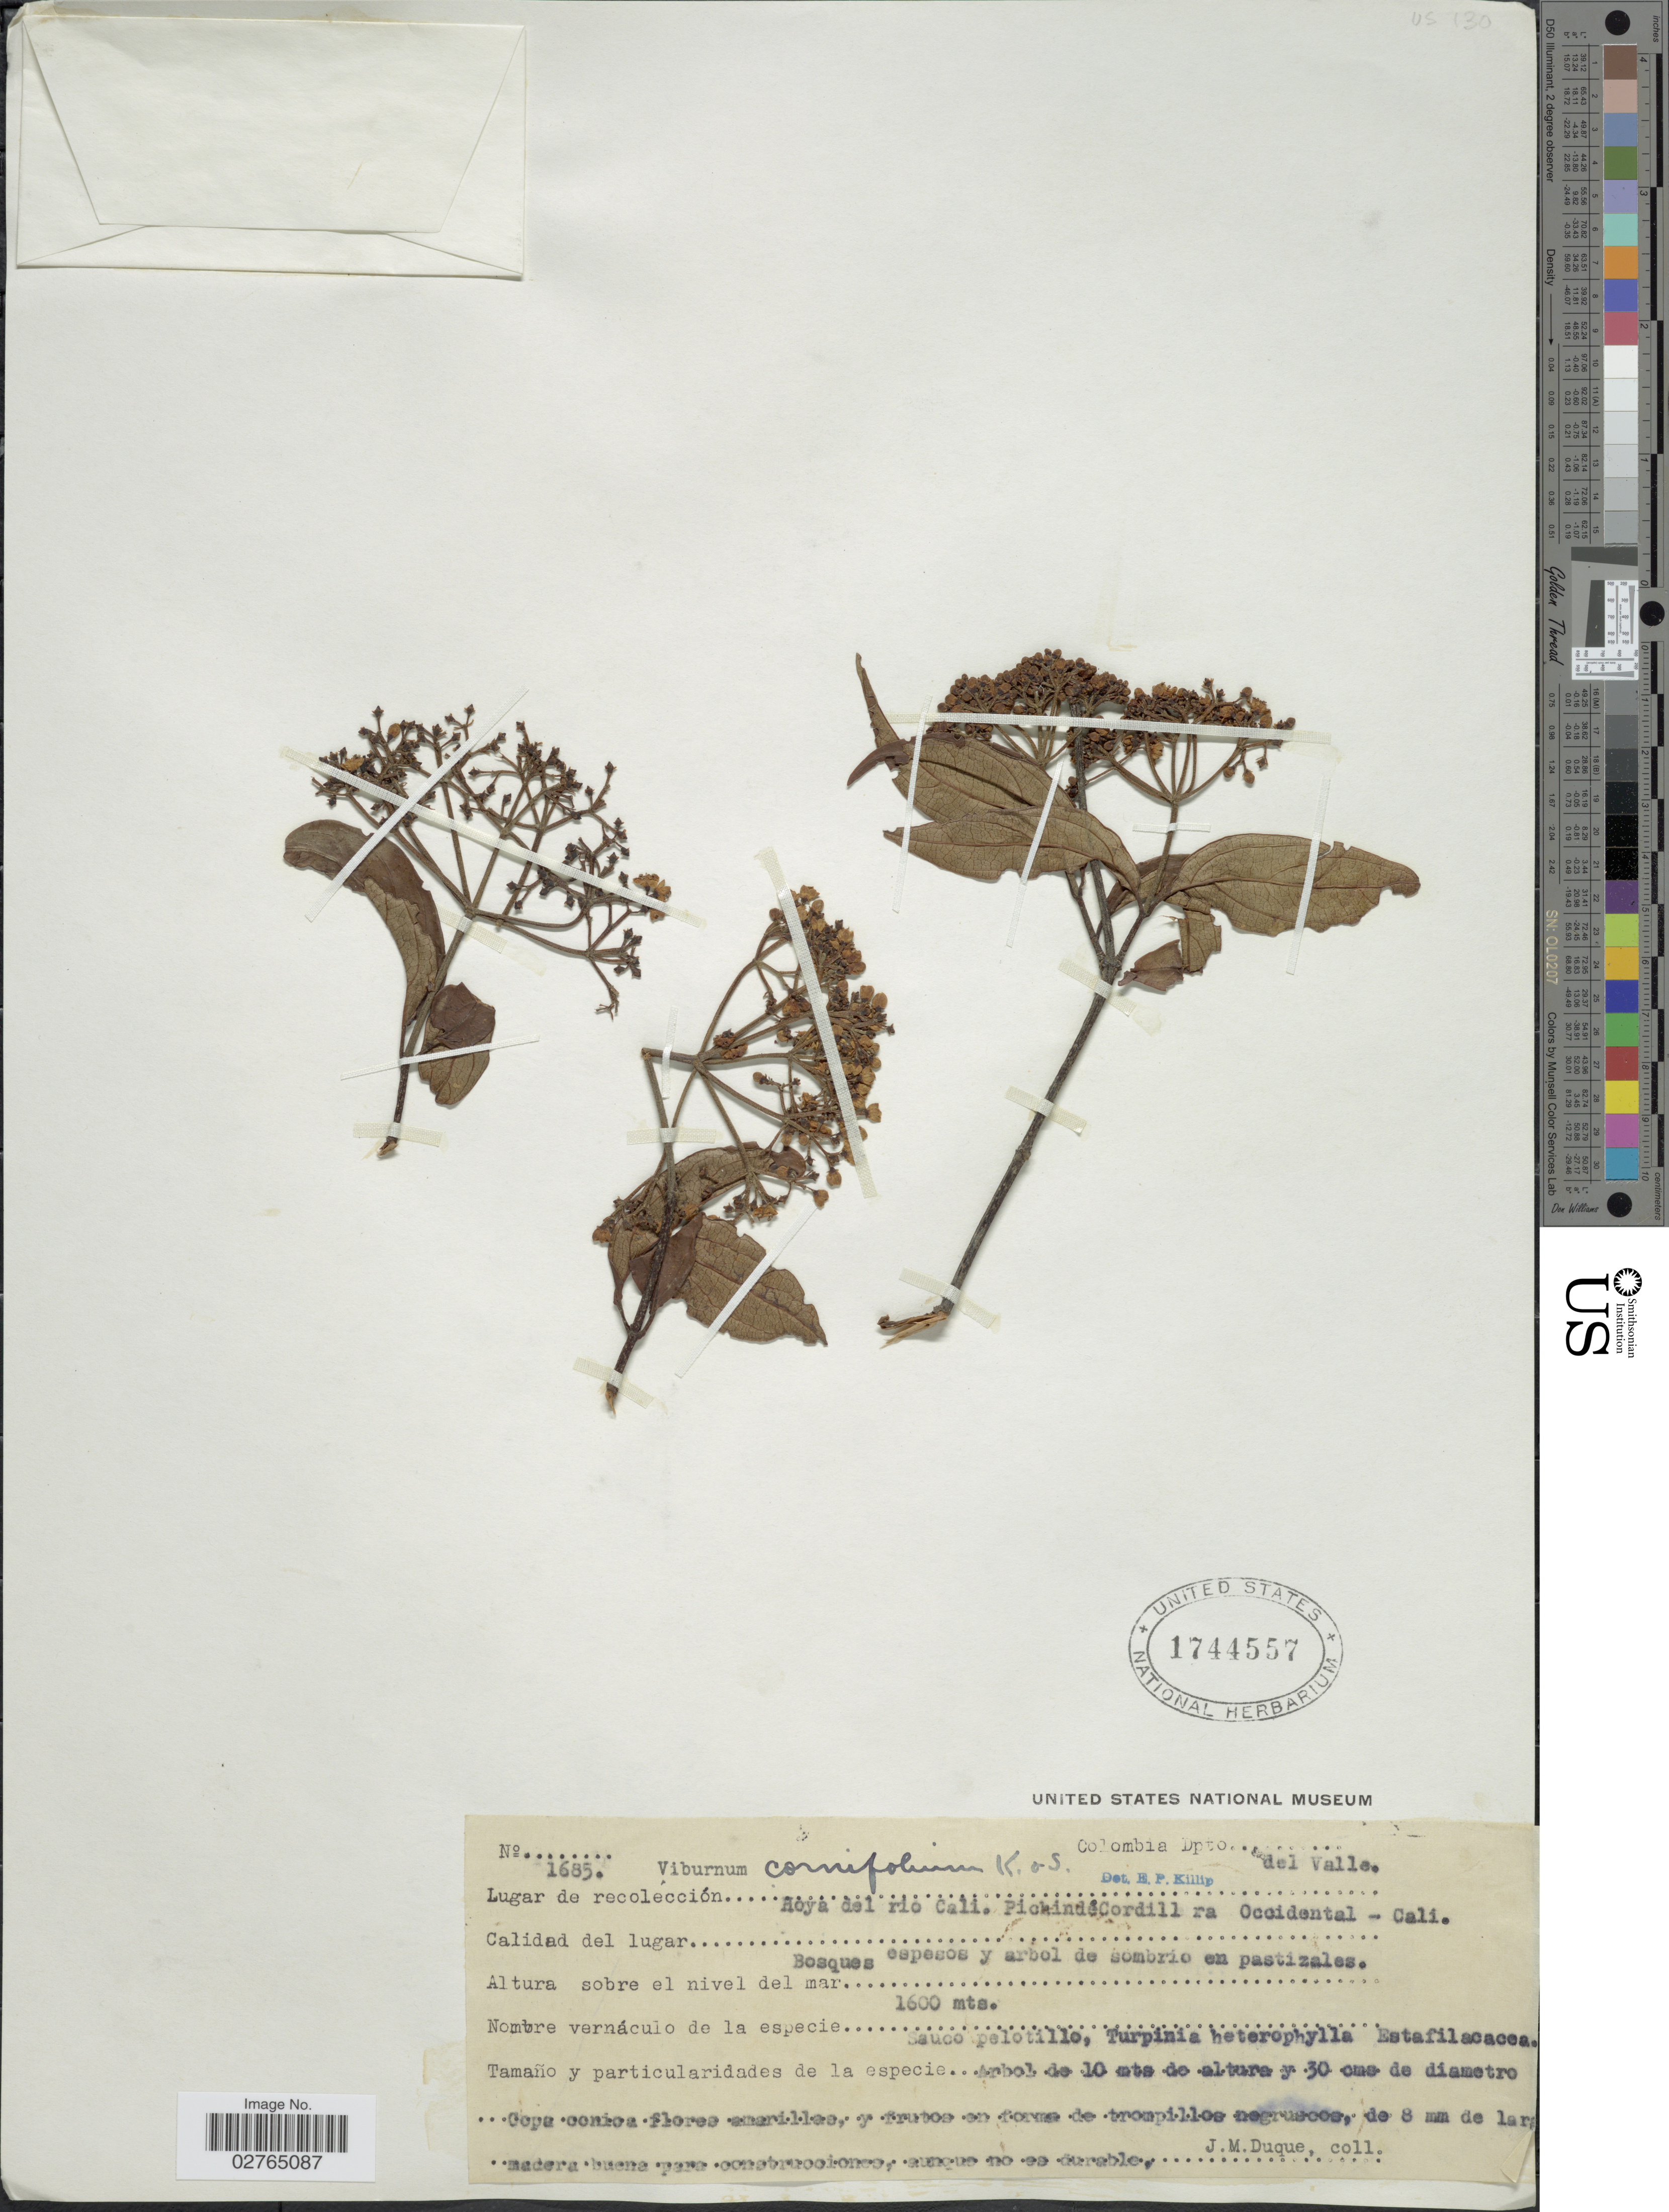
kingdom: Plantae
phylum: Tracheophyta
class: Magnoliopsida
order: Dipsacales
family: Viburnaceae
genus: Viburnum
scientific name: Viburnum cornifolium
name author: Killip & A.C. Sm.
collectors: J. Duque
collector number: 1685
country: Colombia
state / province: Valle del Cauca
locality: Dpto del Valle. Hoya del rio Cali. Pichindé Cordill ra Occidental - Cali.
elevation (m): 1600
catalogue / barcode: US 1744557